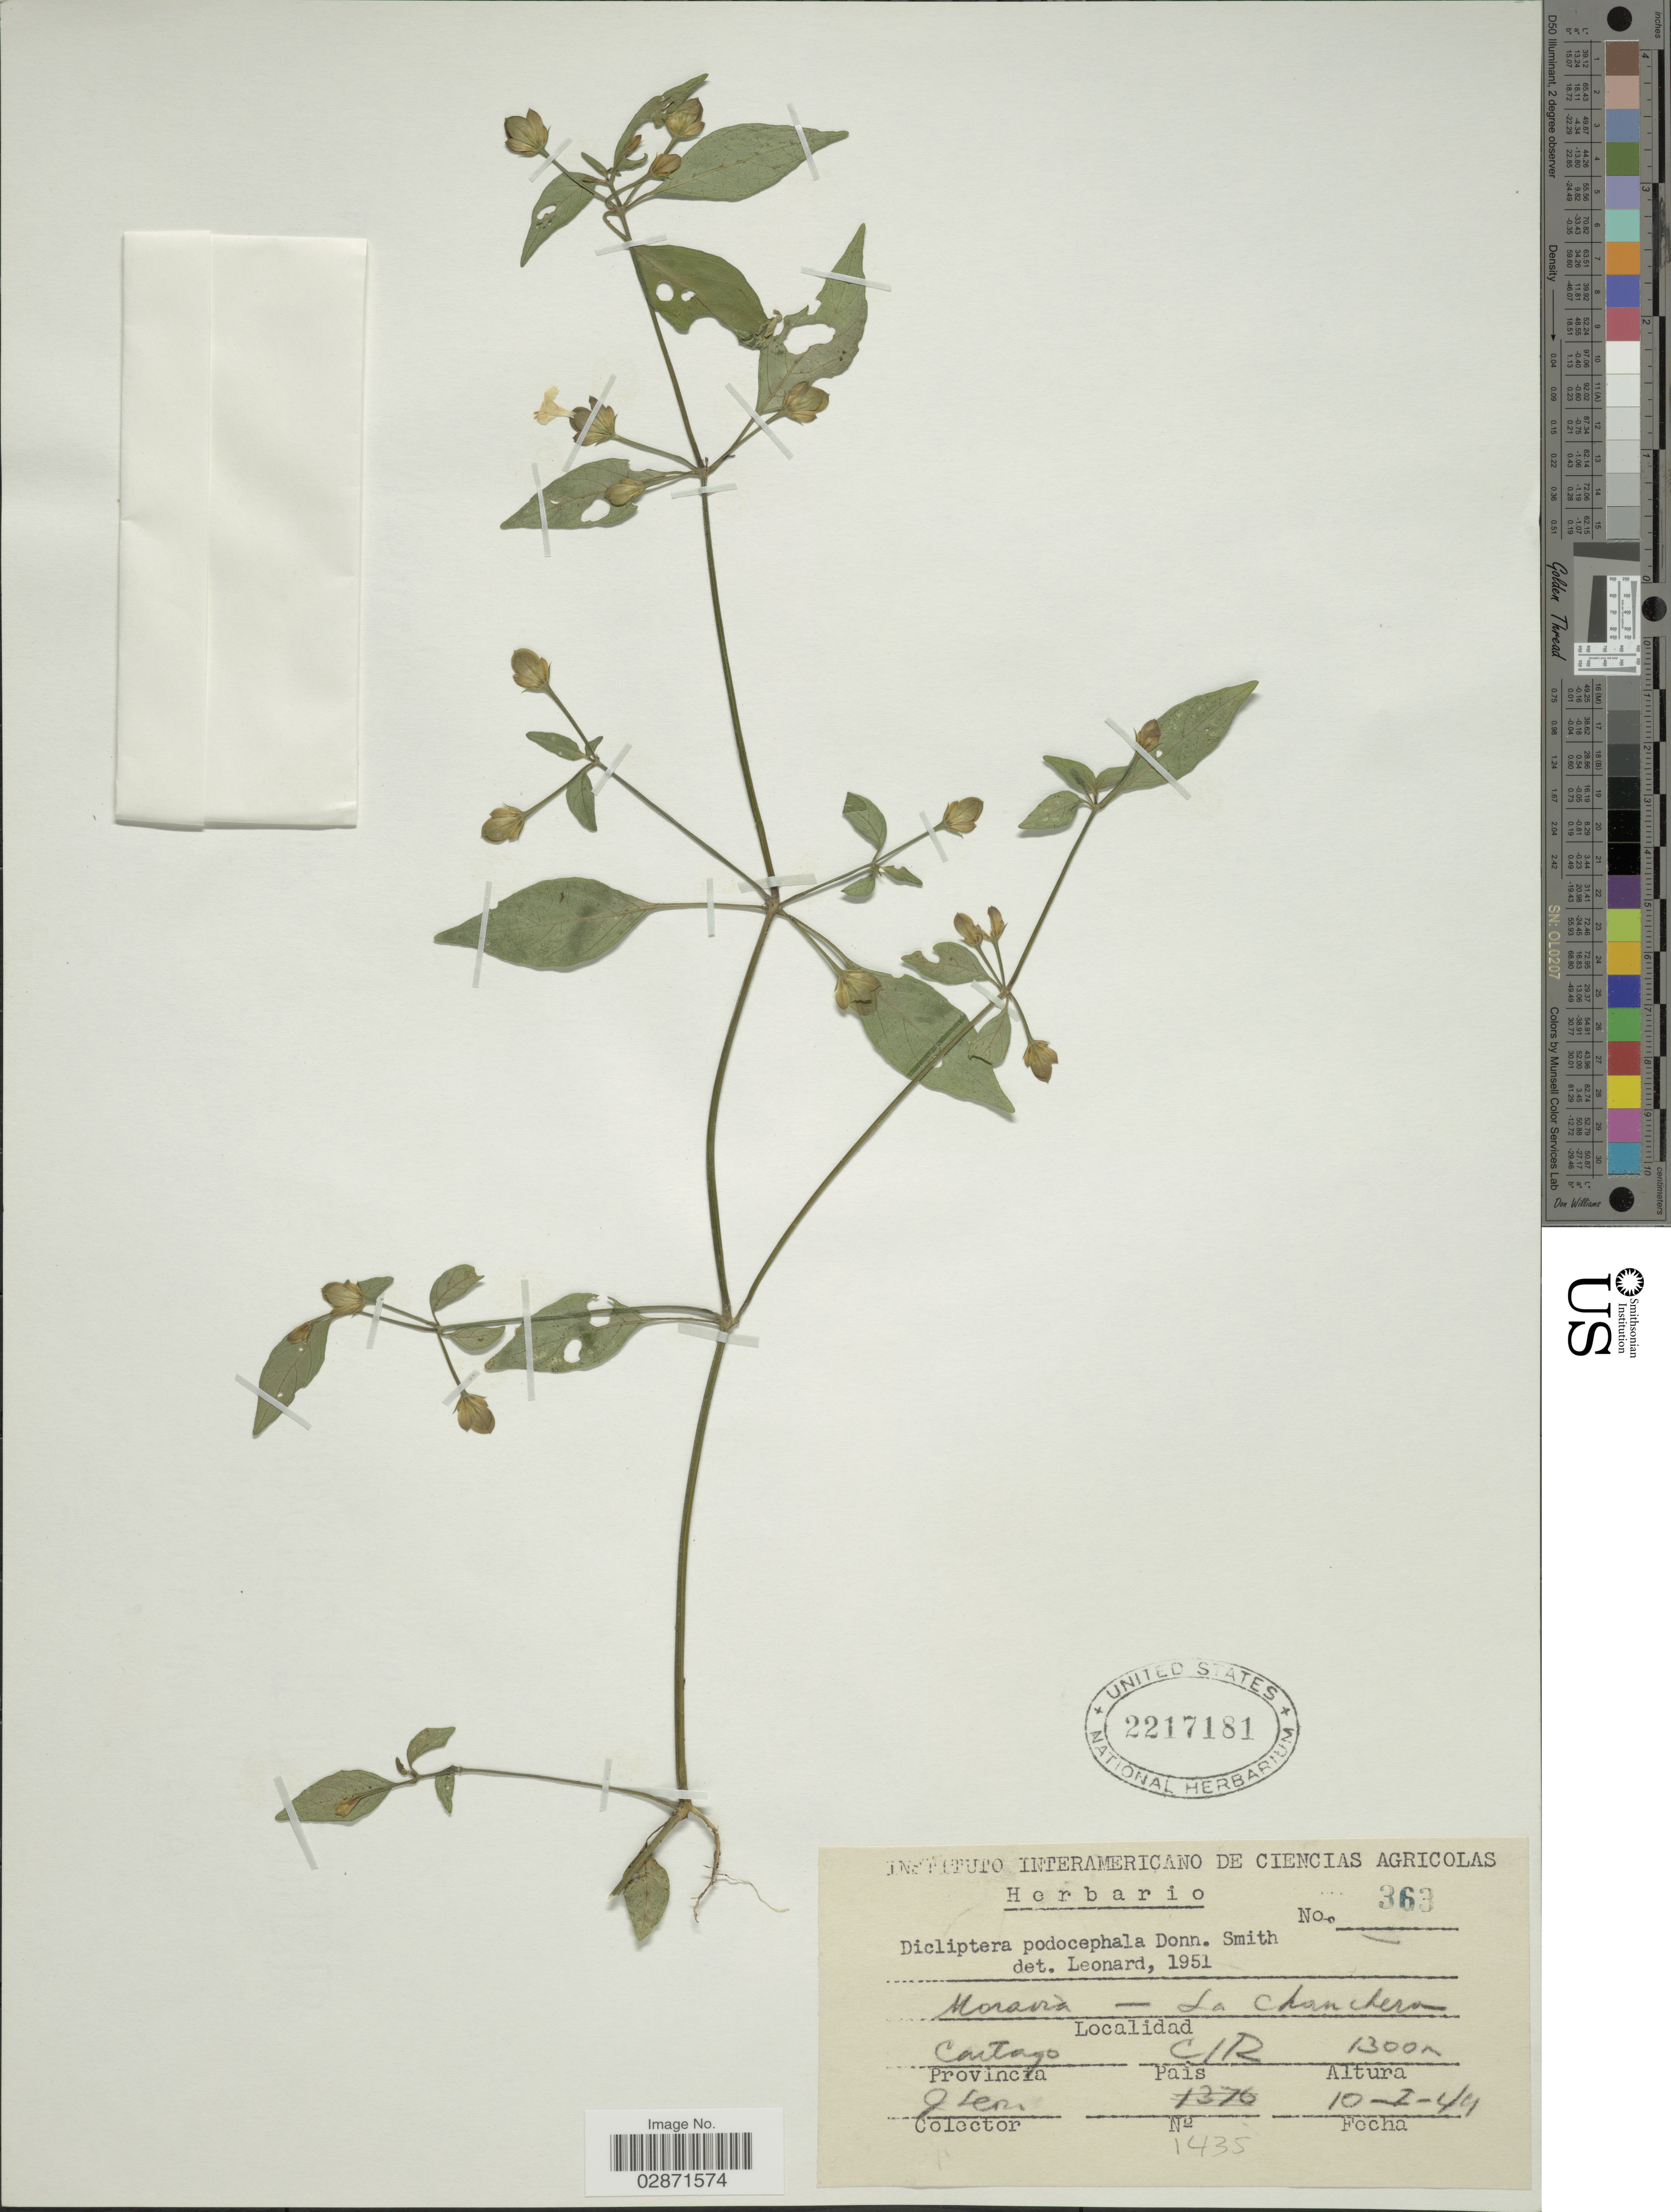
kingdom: Plantae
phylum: Tracheophyta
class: Magnoliopsida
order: Lamiales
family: Acanthaceae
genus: Dicliptera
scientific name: Dicliptera podocephala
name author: Donn. Sm.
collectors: J. Sén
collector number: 1435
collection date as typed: Transcribed d/m/y: 10/1/44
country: Costa Rica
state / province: Cartago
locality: Moravia, La Chanchera.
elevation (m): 1300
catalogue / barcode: US 2217181